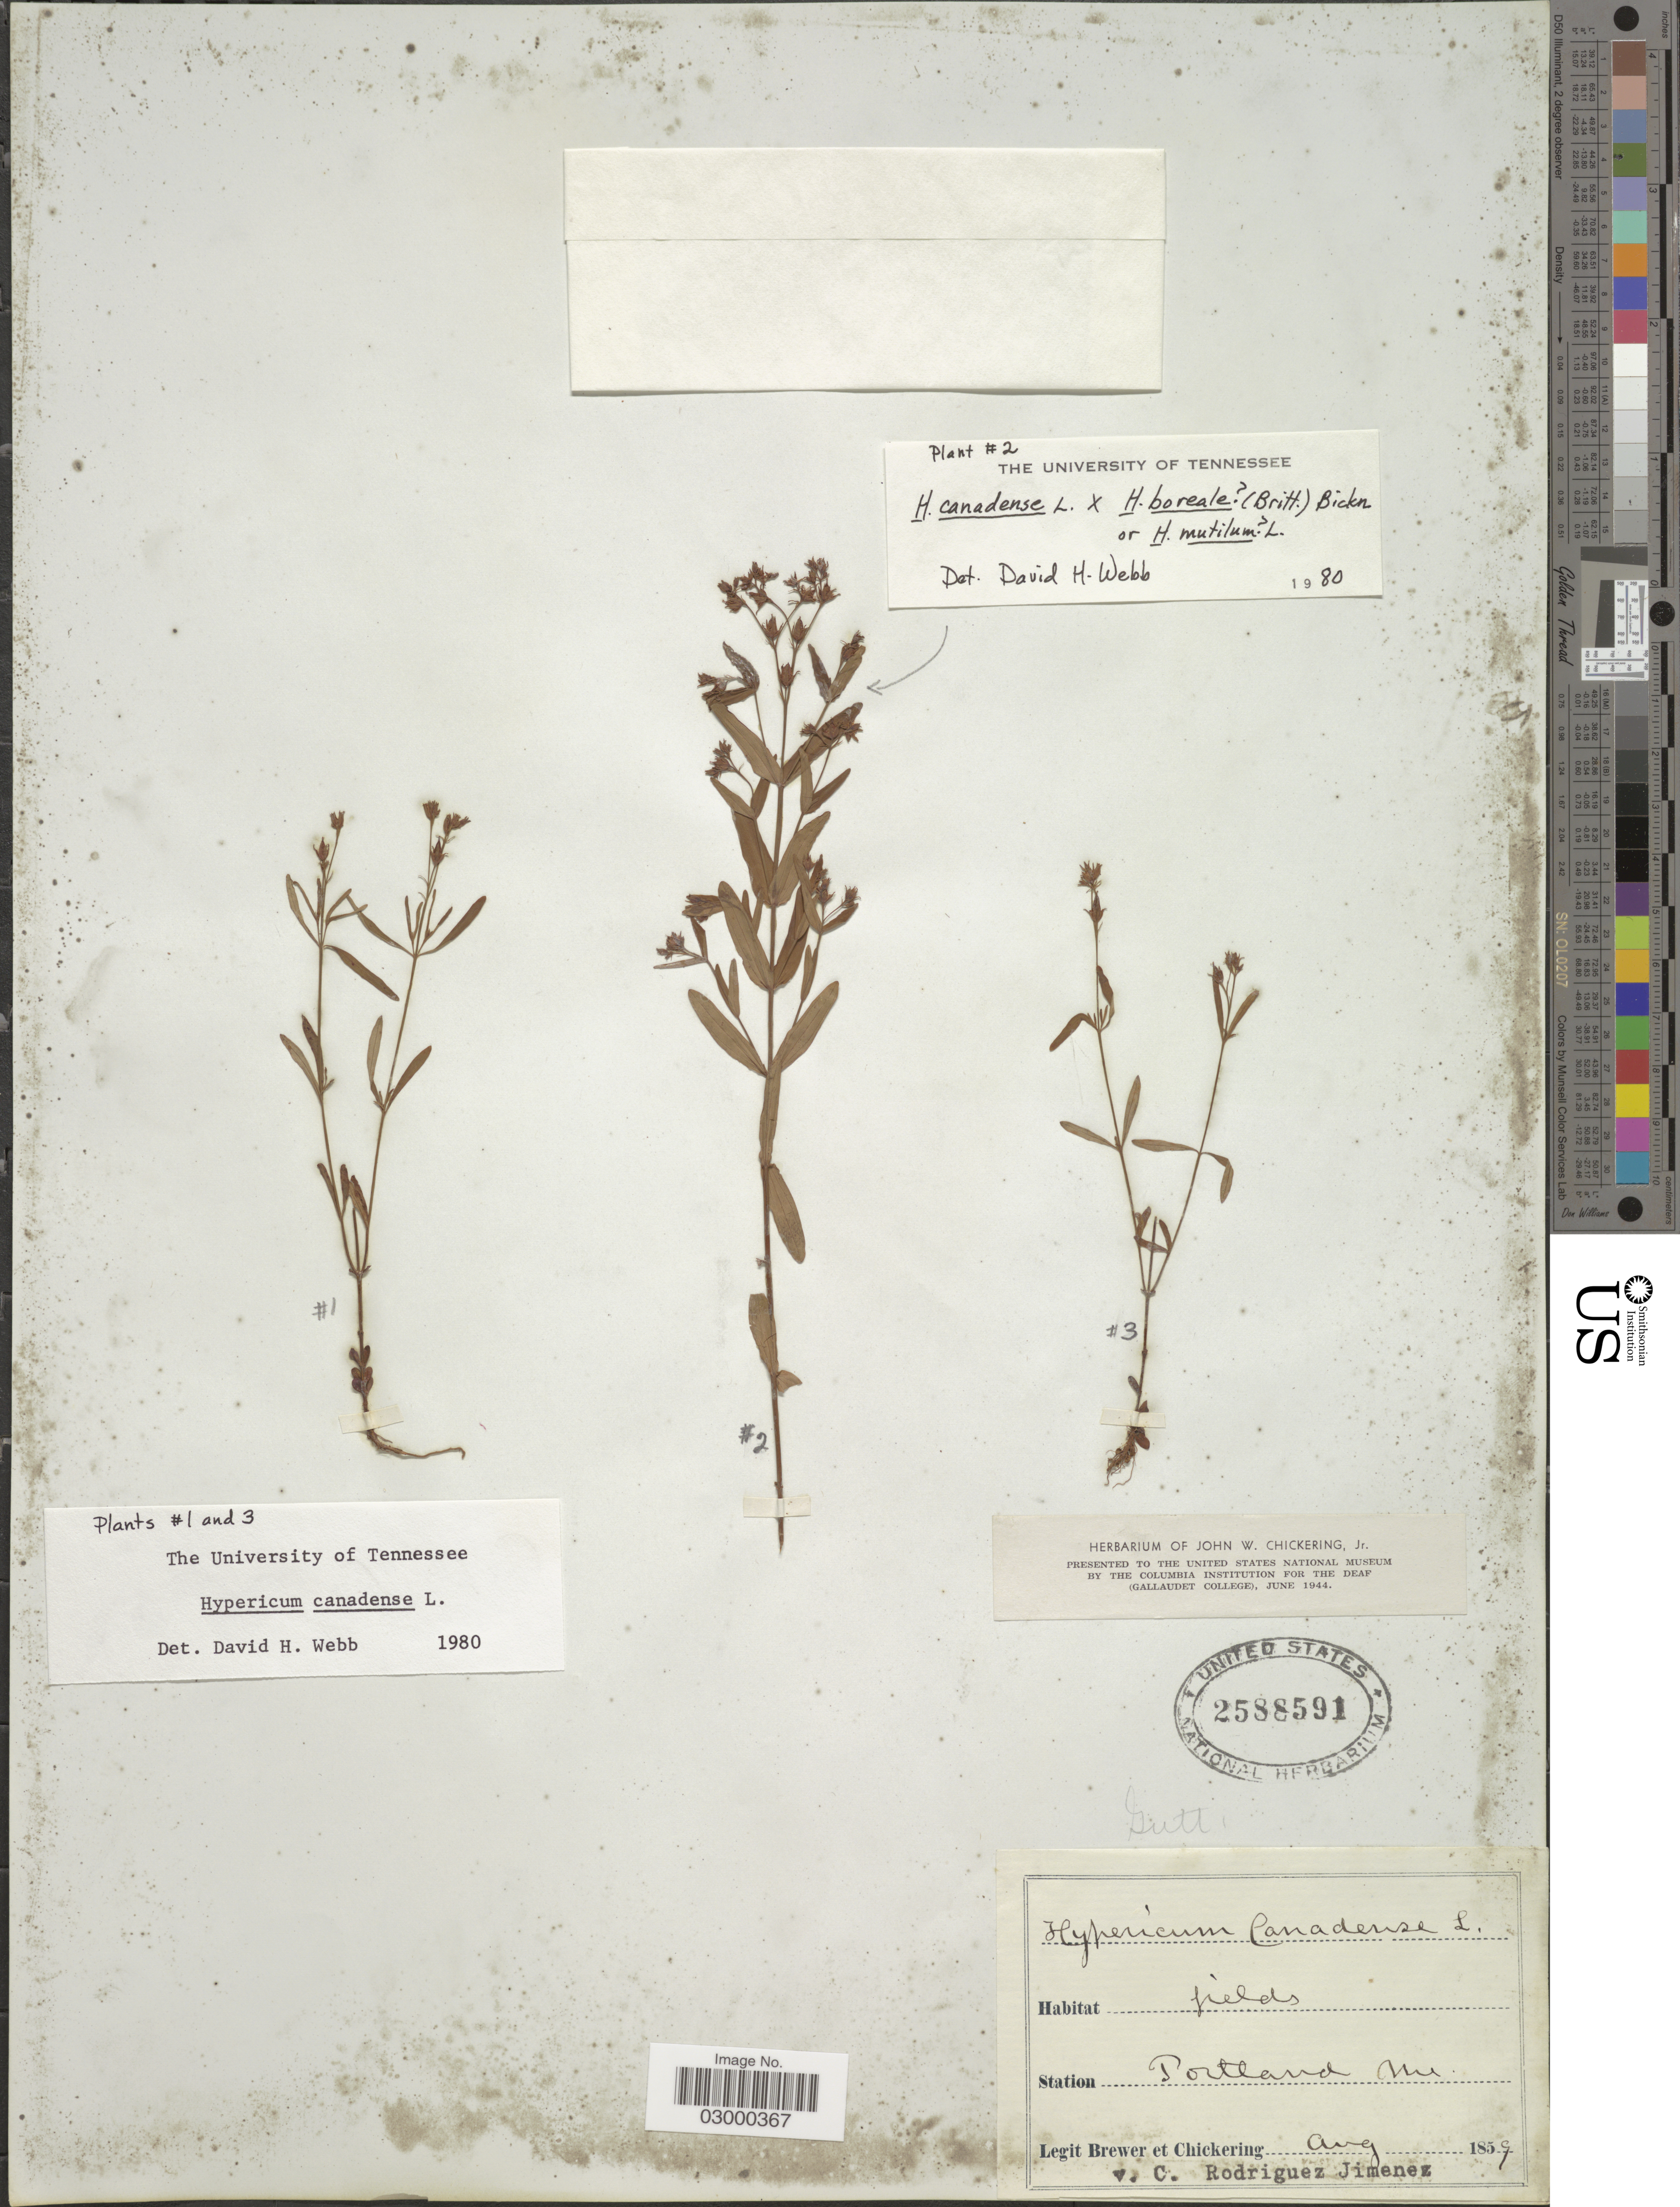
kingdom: Plantae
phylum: Tracheophyta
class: Magnoliopsida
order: Malpighiales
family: Hypericaceae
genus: Hypericum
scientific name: Hypericum canadense x H. sp.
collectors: -. Brewer, Chickering & v. C. Rodríguez Jiménez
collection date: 1859-08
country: United States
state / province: Maine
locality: Station Portland.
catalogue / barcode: US 2588591